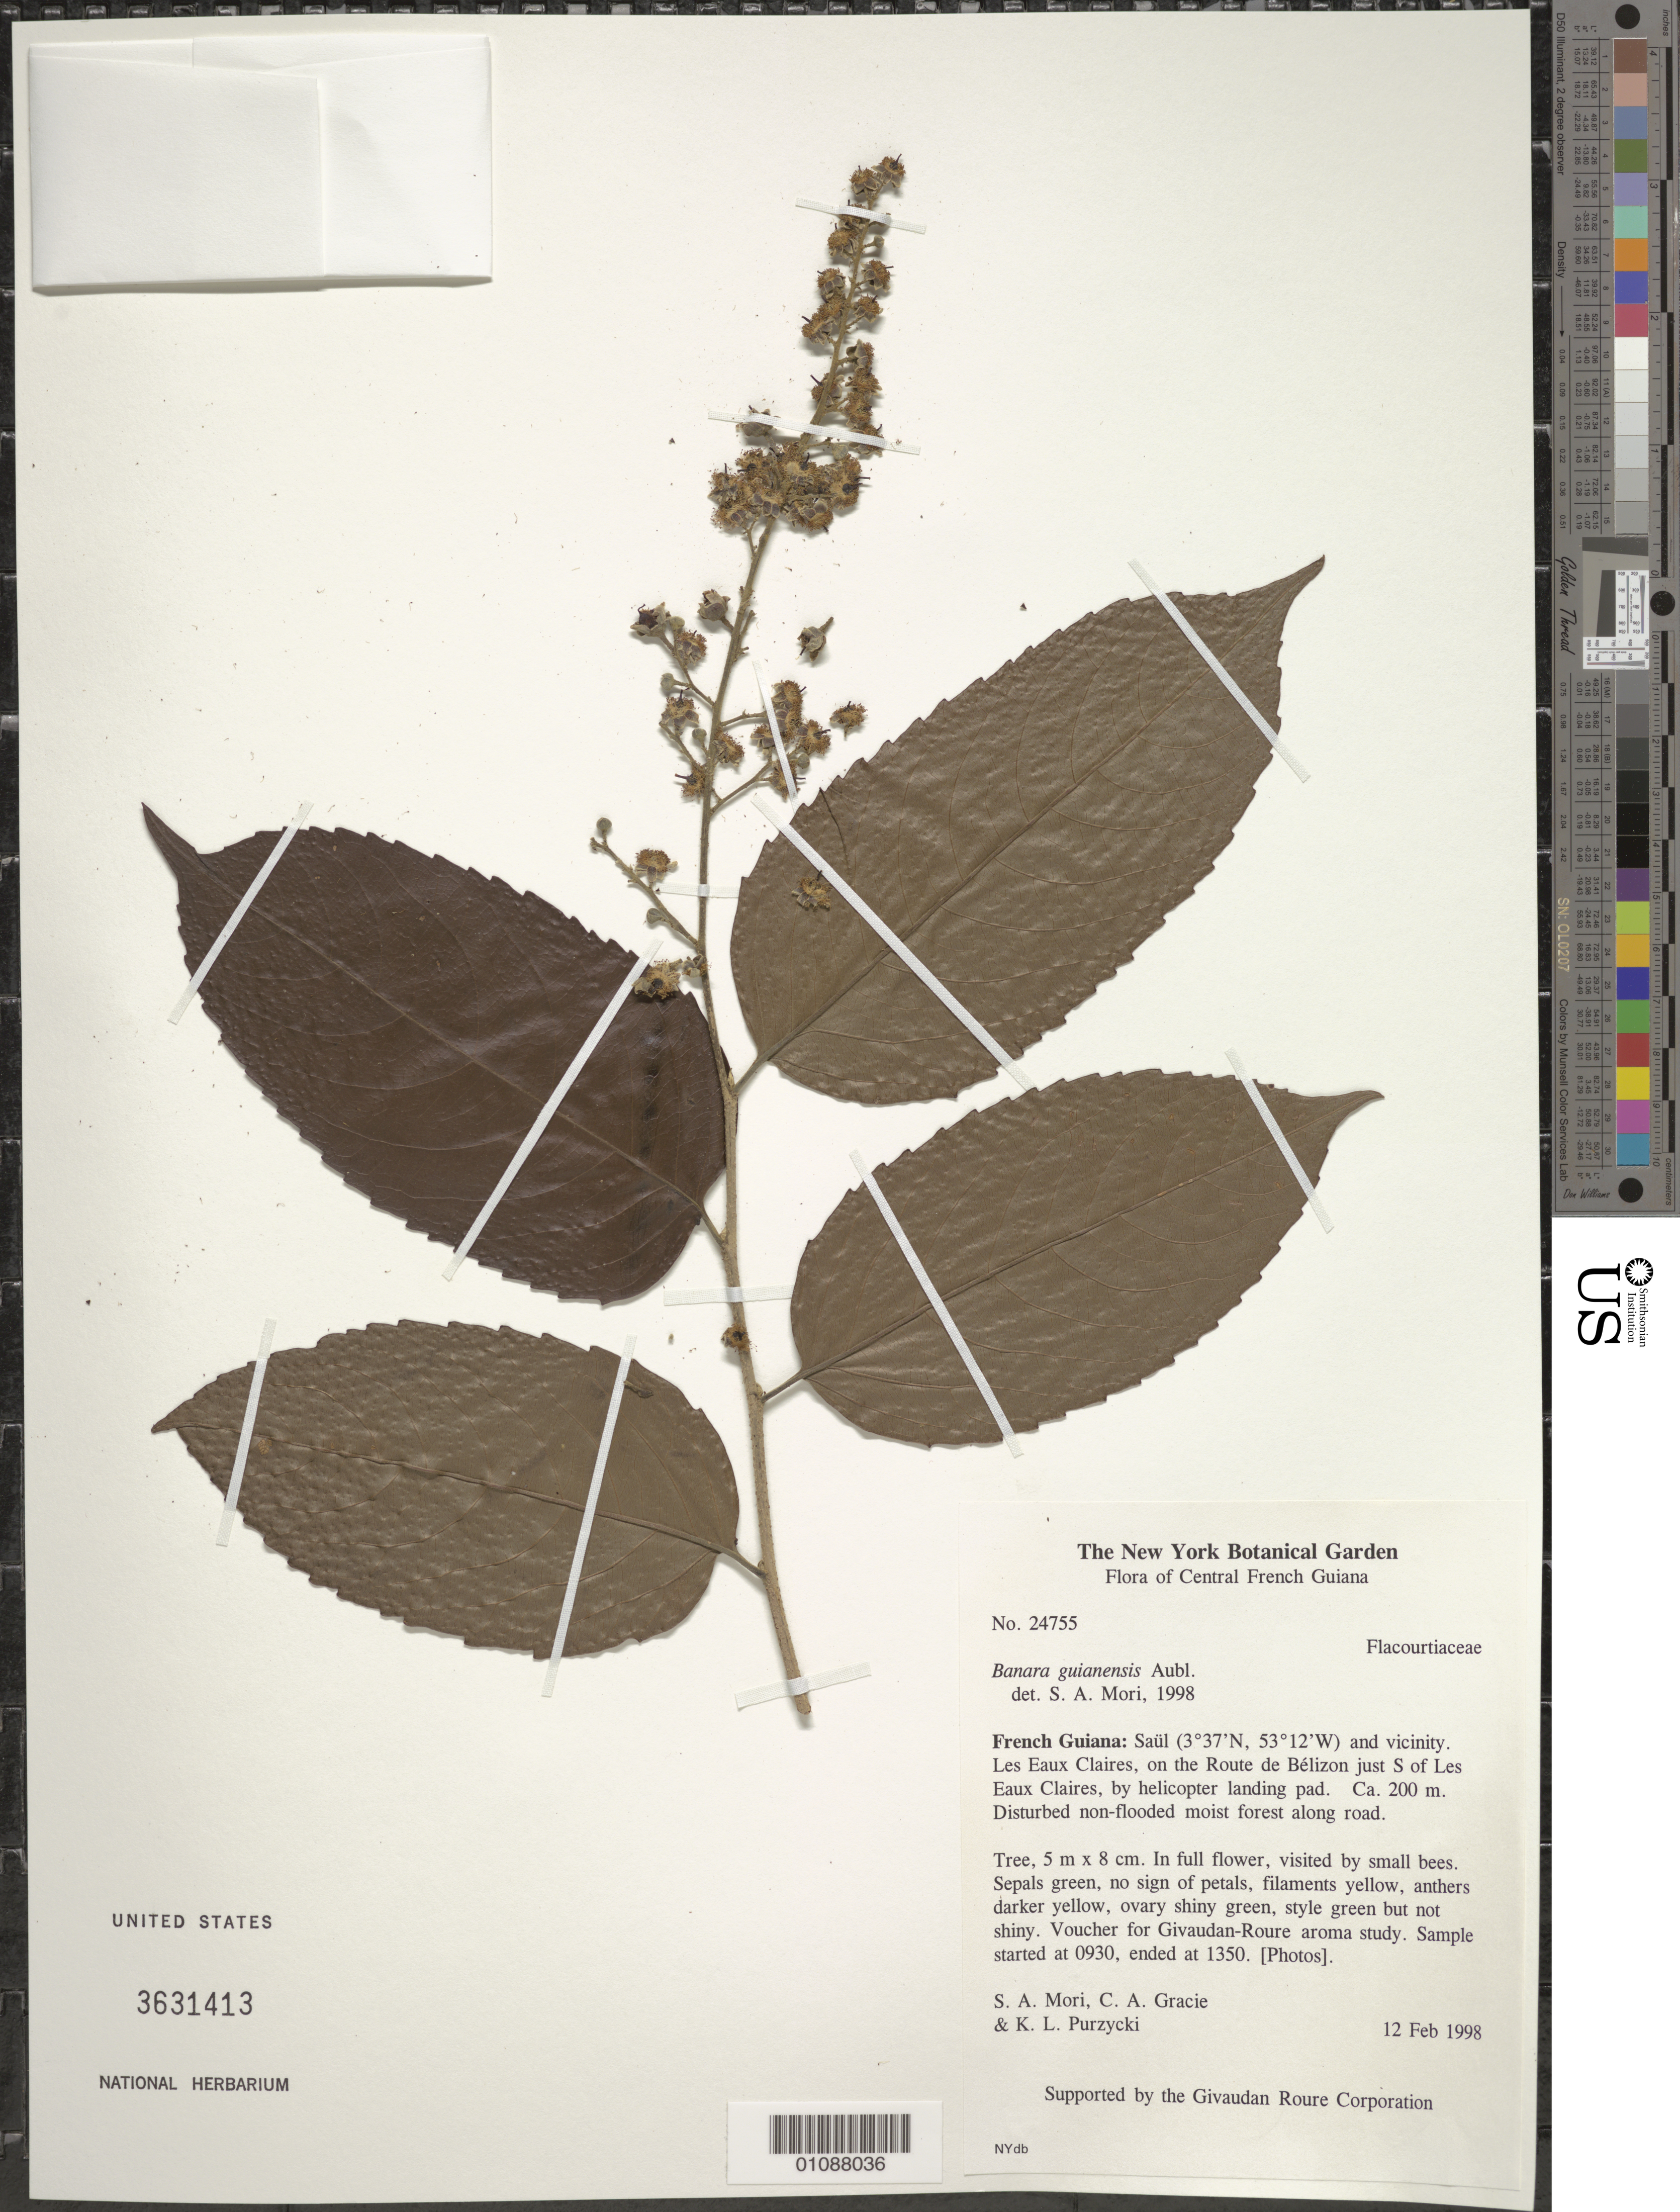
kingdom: Plantae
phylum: Tracheophyta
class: Magnoliopsida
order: Malpighiales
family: Salicaceae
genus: Banara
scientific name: Banara guianensis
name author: Aubl.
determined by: Mori, Scott A.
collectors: S. Mori, C. A. Gracie & K. Purzycki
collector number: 24755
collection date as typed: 12-Feb-98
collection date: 1998-02-12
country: French Guiana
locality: Saül and vic., Les Eaux Claires, on the Route de Bélizon just S of Les Eux Claires, by helicopter landing pad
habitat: Disturbed non-flooded moist forest along road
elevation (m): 200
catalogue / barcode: US 3631413